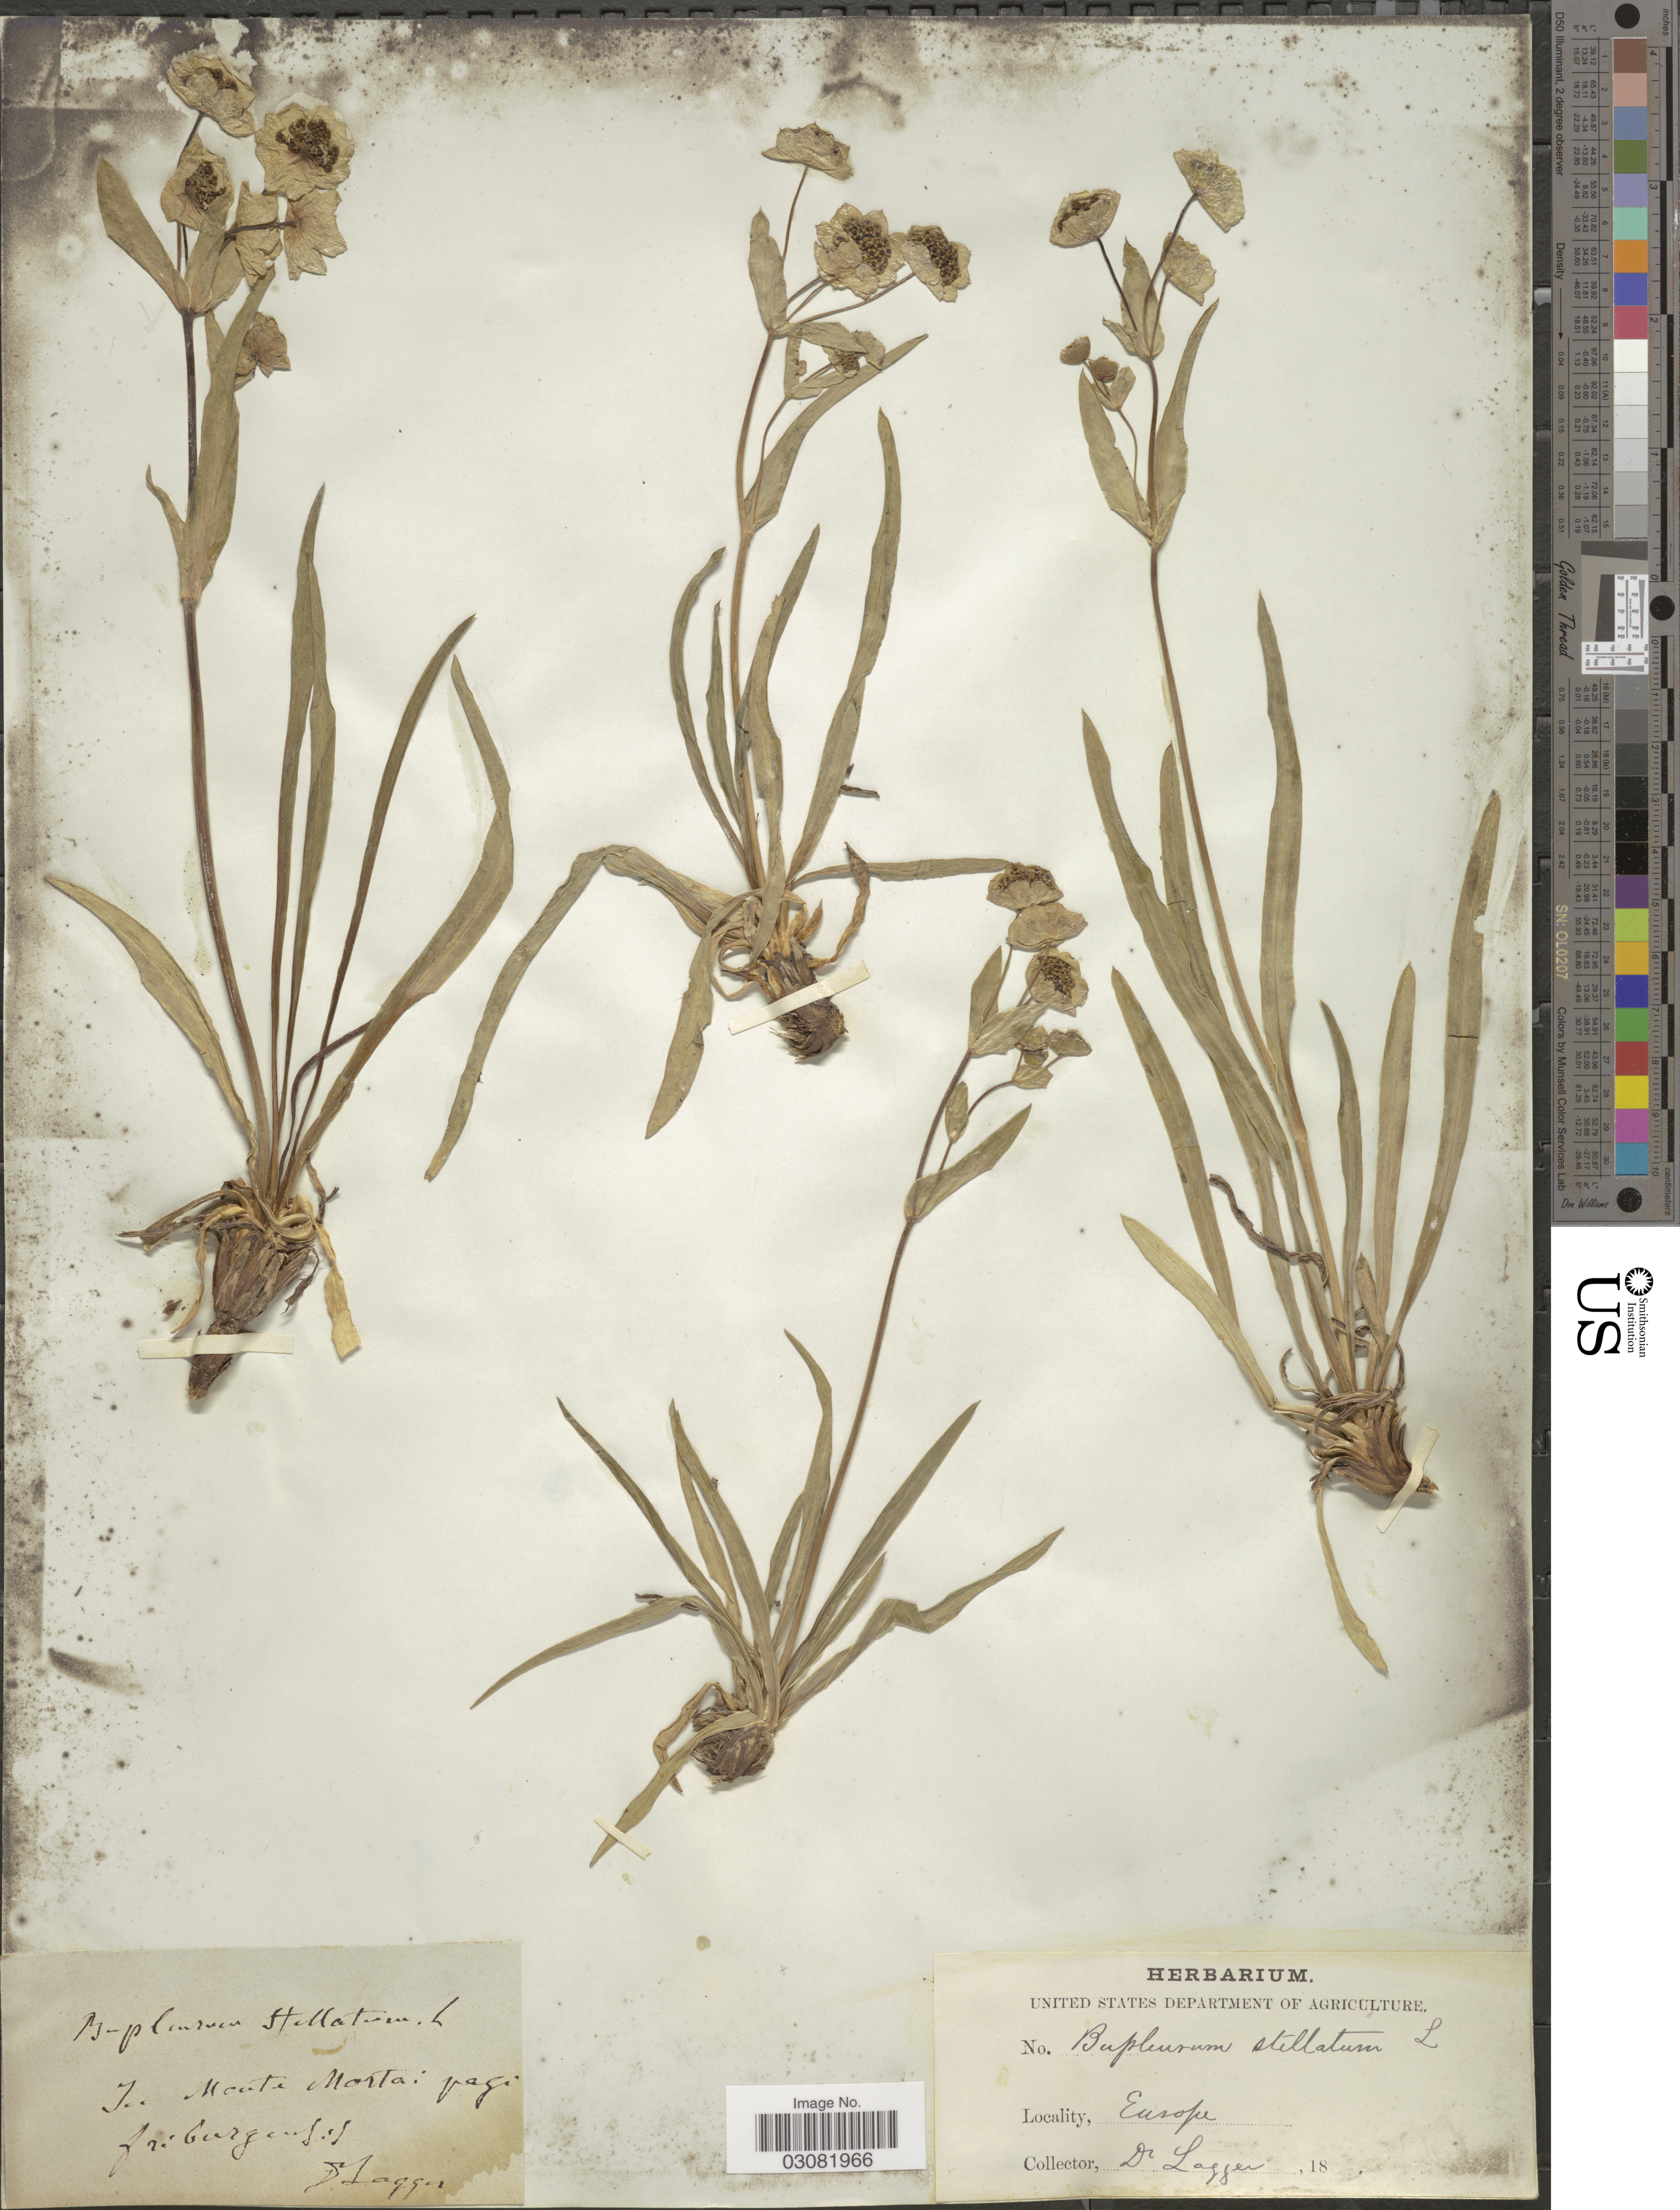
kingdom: Plantae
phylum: Tracheophyta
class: Magnoliopsida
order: Apiales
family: Apiaceae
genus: Bupleurum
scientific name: Bupleurum stellatum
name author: L.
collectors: F. J. Lagger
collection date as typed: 18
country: Switzerland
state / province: Fribourg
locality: In Monte Morta pagi friburgenses.